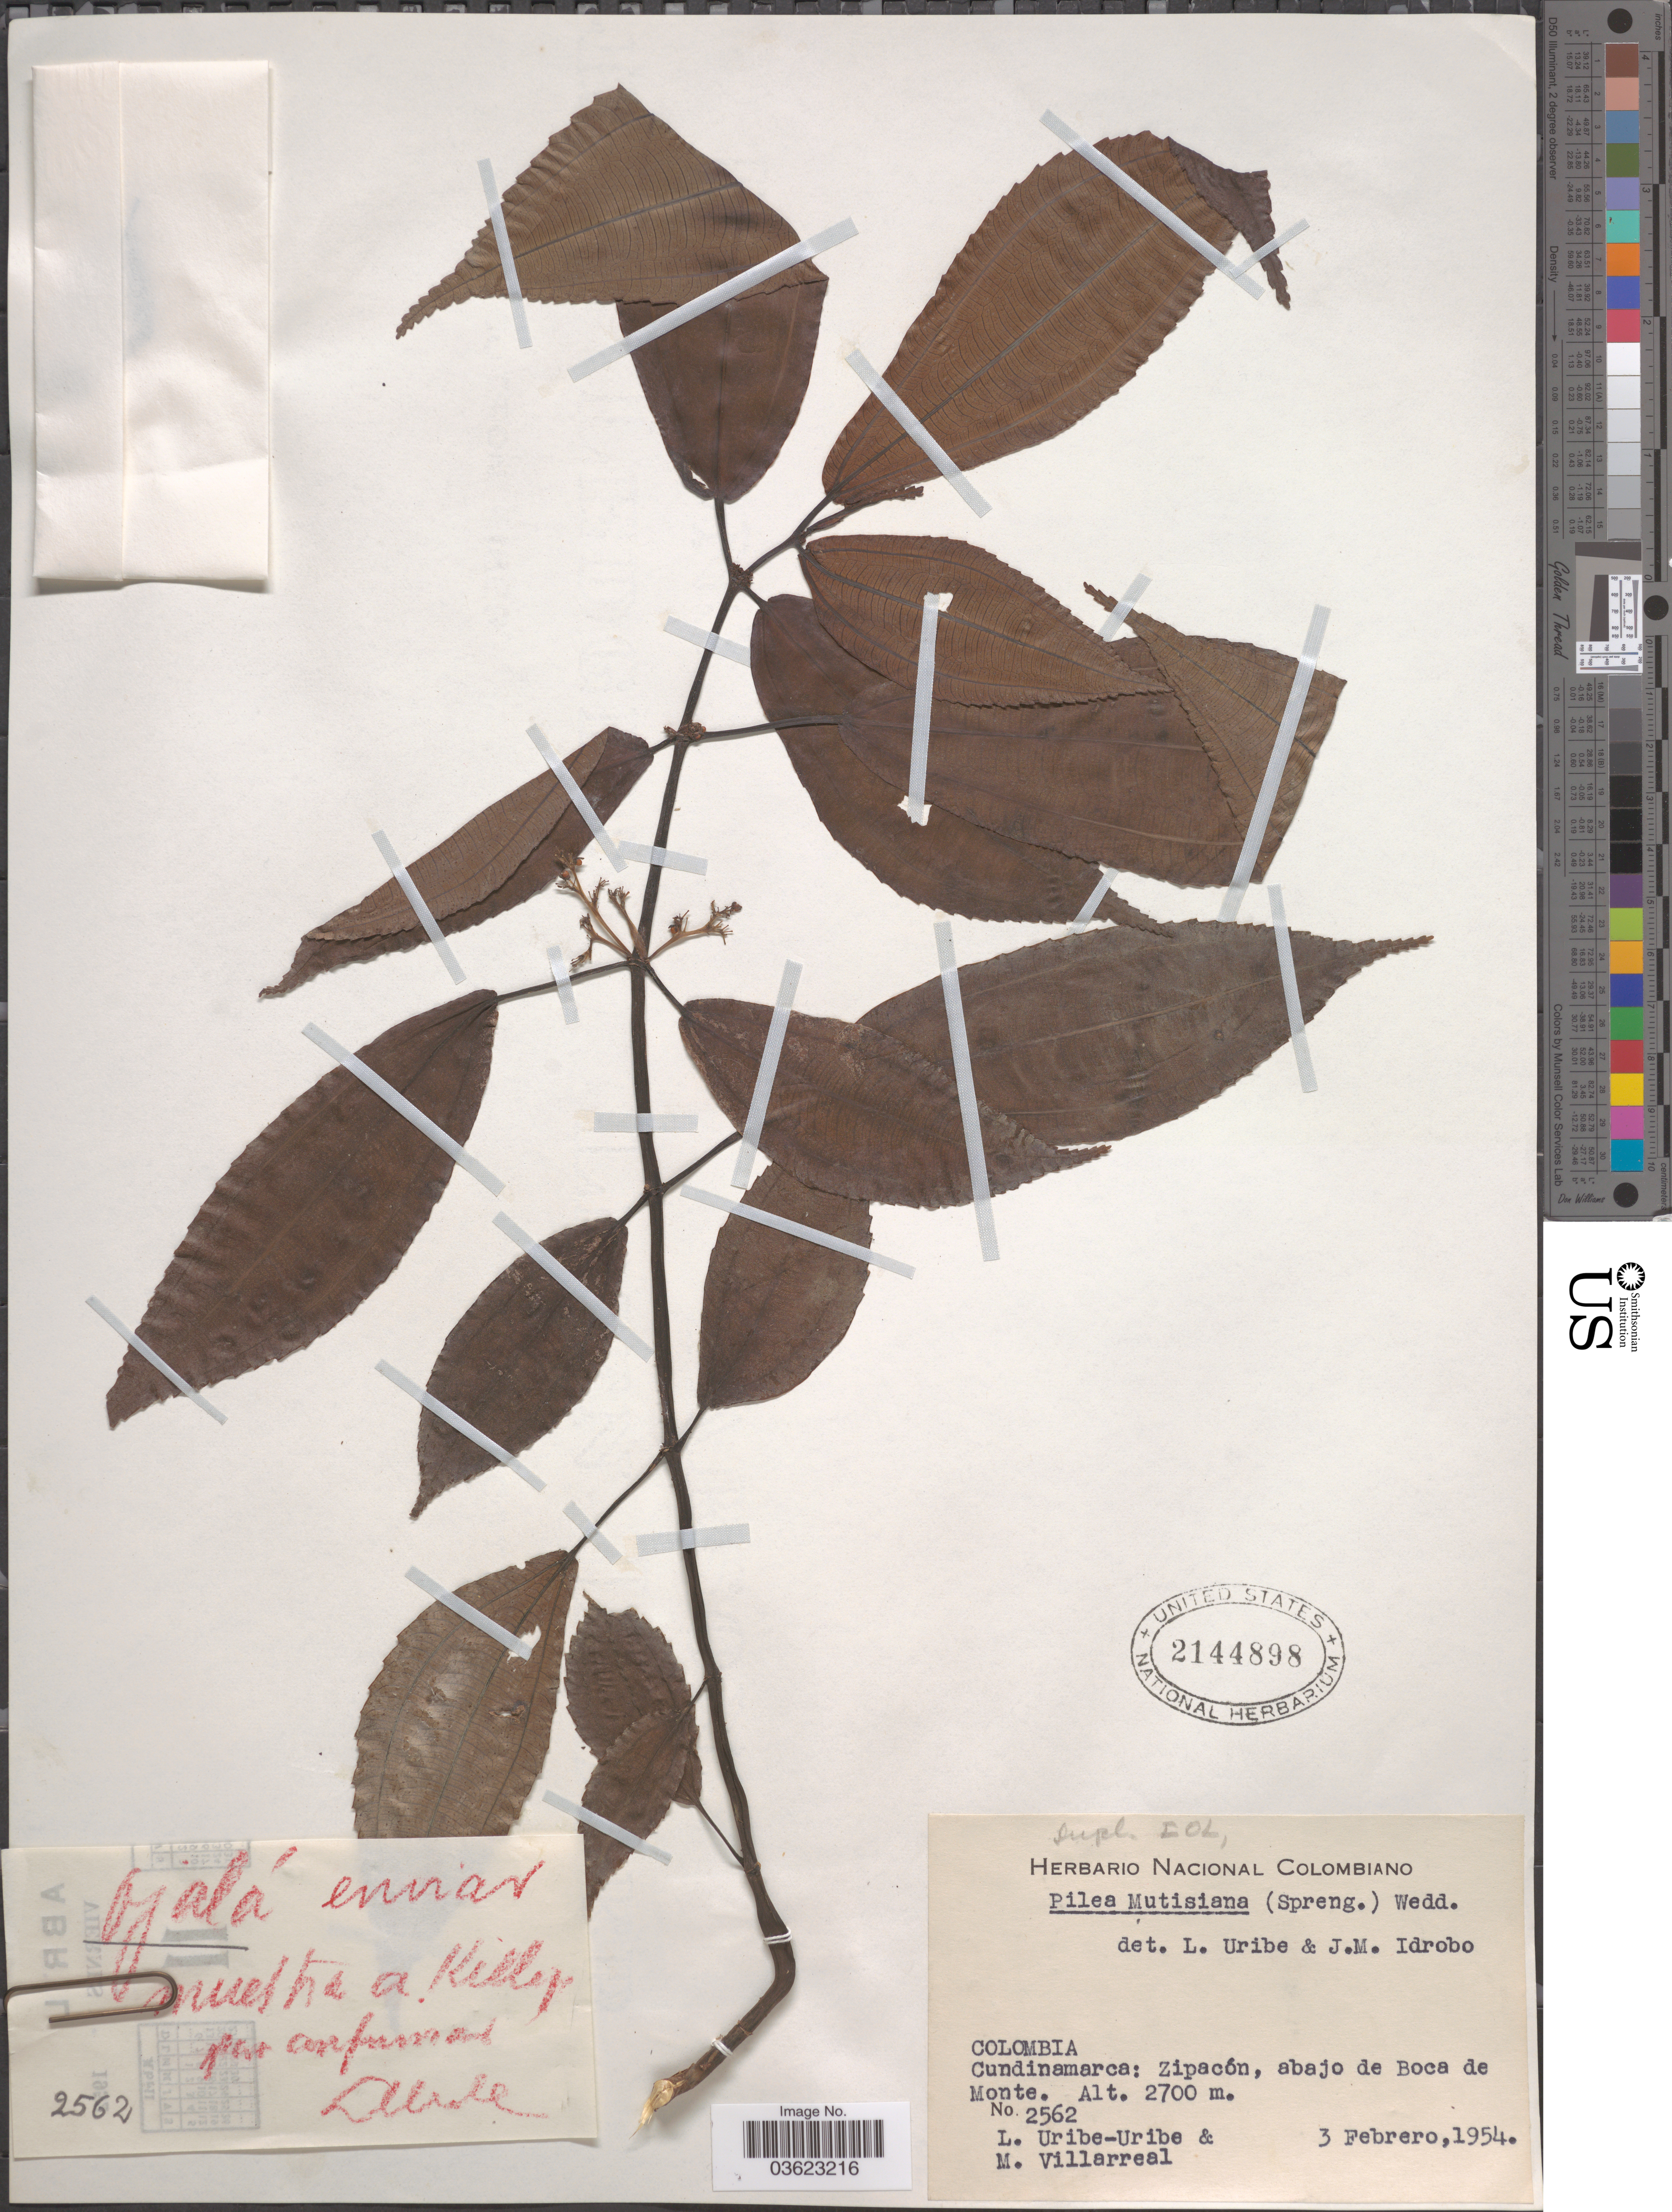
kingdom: Plantae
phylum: Tracheophyta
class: Magnoliopsida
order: Rosales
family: Urticaceae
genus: Pilea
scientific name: Pilea mutisiana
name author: Wedd.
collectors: U. Uribe & M. Villareal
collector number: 2562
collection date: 1954-02-03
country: Colombia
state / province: Cundinamarca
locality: Zipacón, abajo de Boca de Monte.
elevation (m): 2700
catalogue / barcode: US 2144898